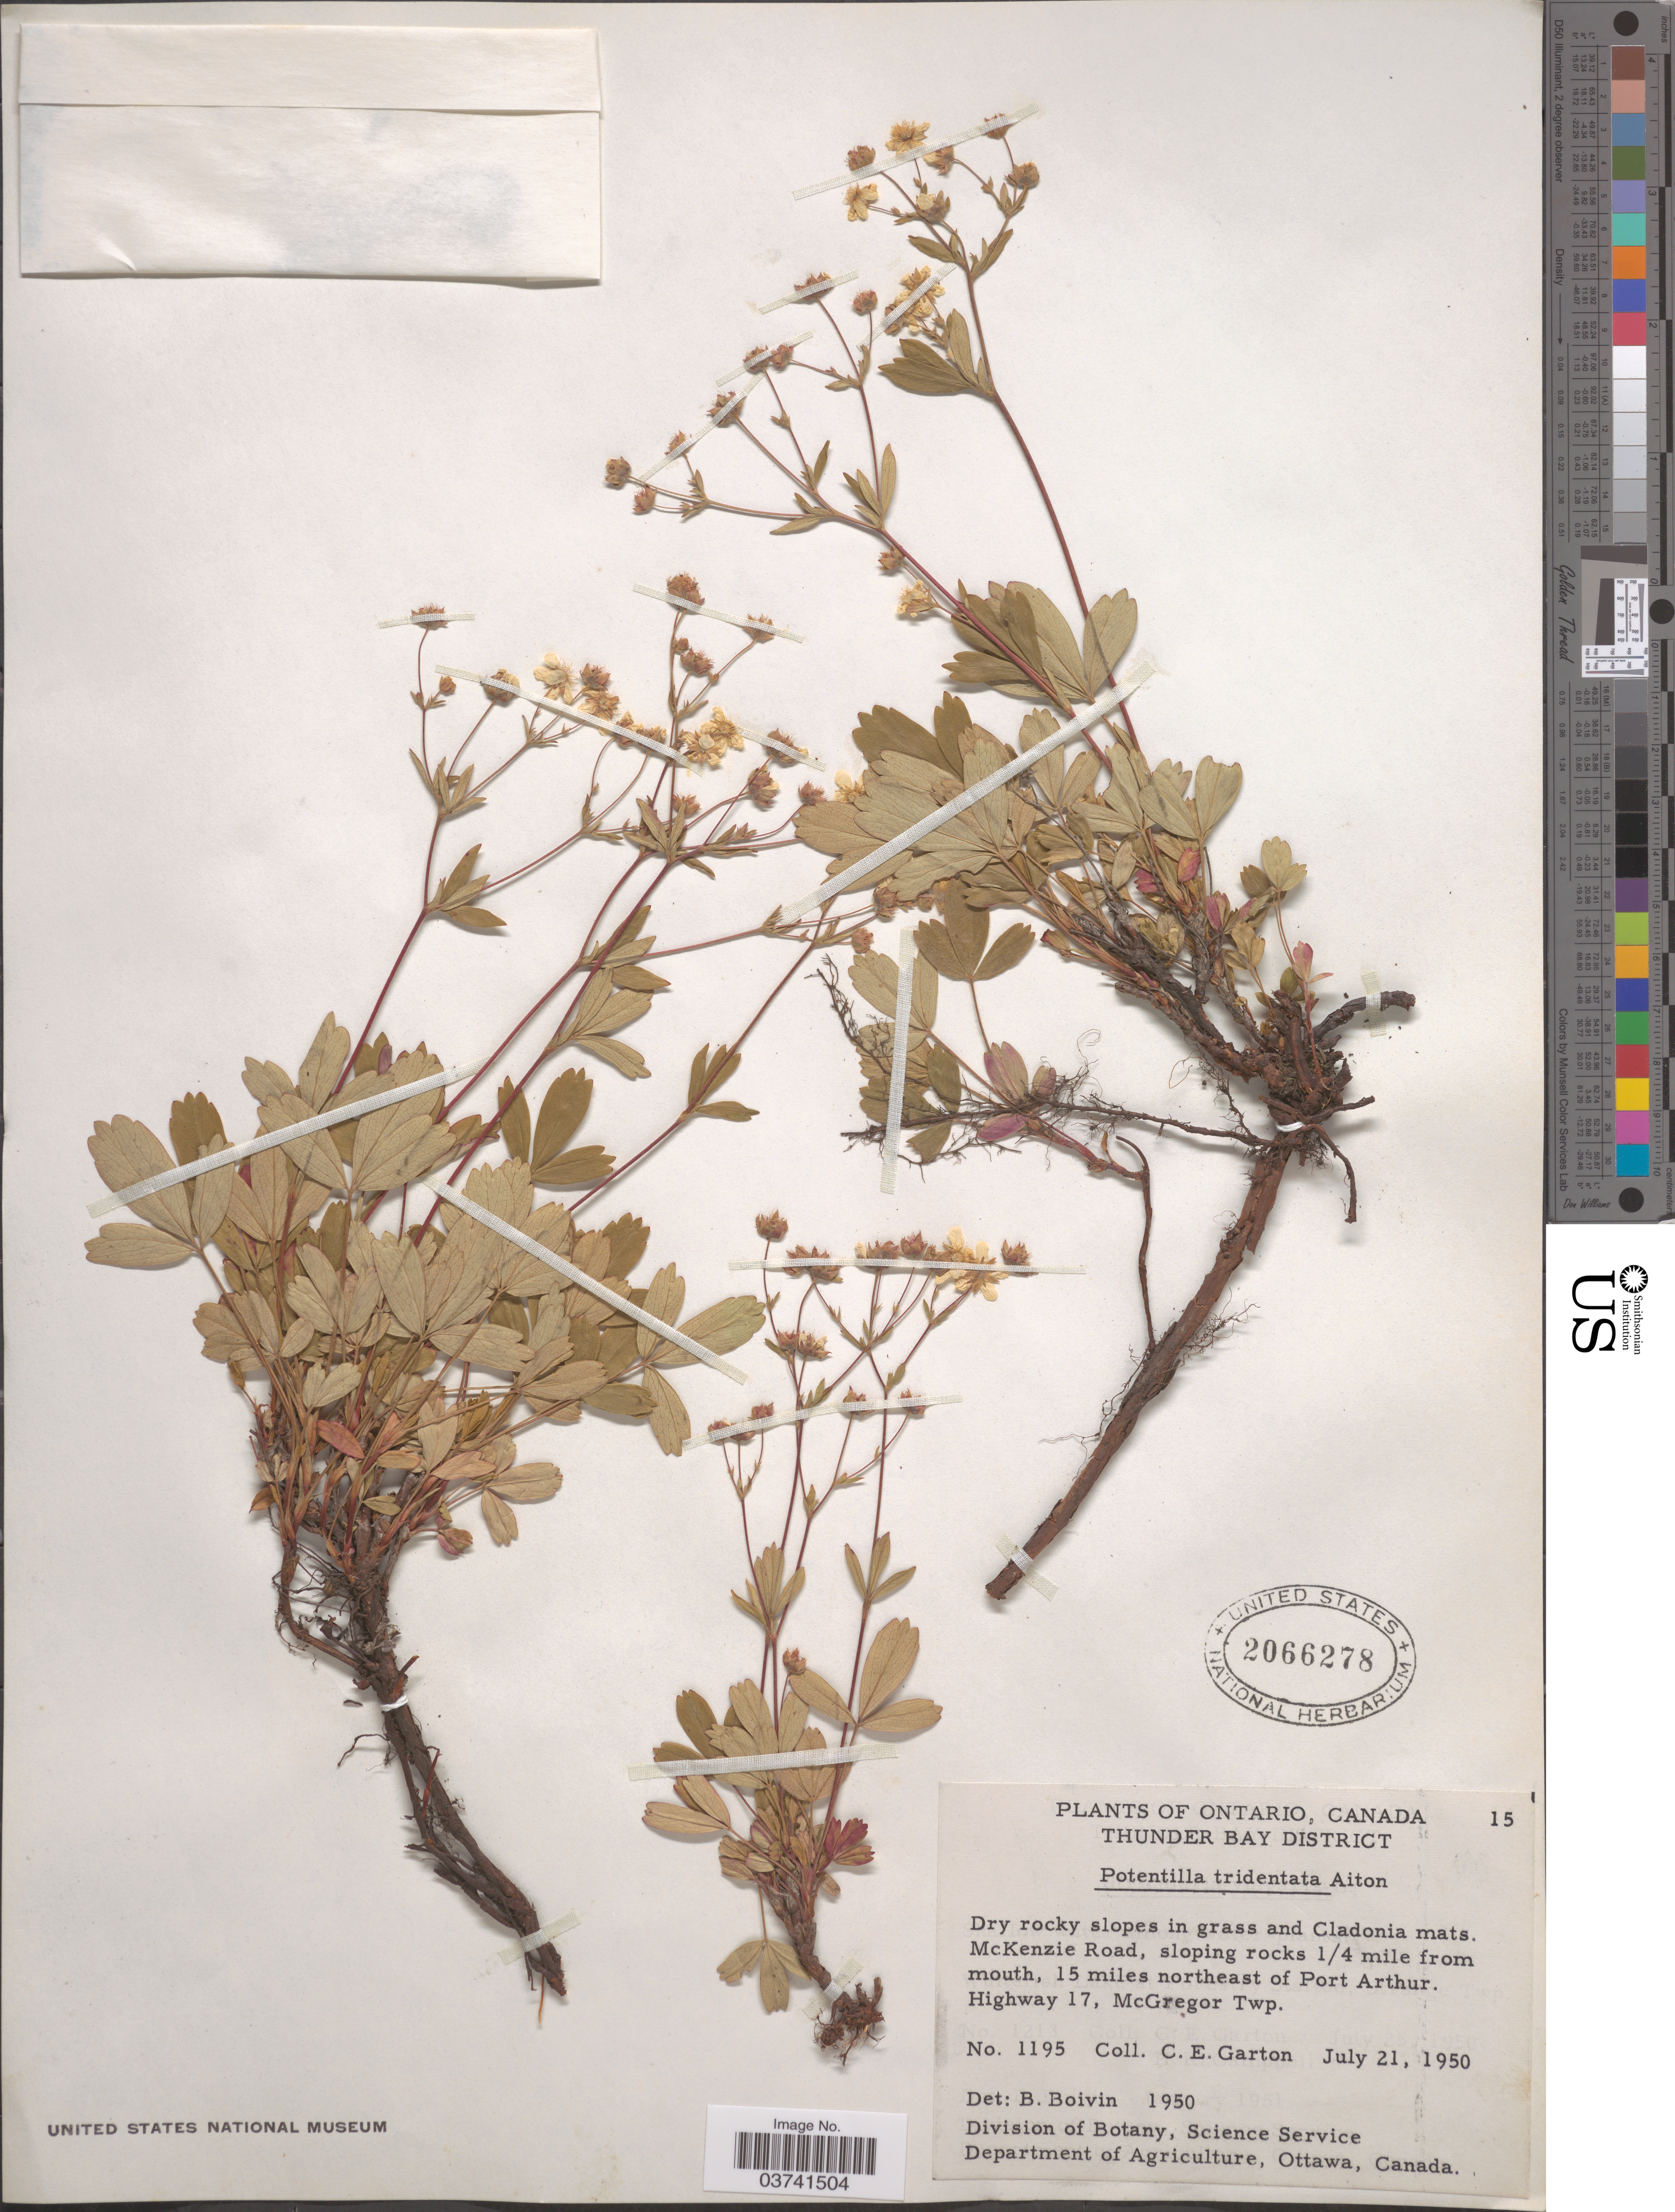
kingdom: Plantae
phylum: Tracheophyta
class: Magnoliopsida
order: Rosales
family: Rosaceae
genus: Potentilla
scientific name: Potentilla tridentata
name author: Aiton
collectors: C. E. Garton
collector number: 1195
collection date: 1950-07-21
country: Canada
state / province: Ontario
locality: Thunder Bay District. McKenzie Road, sloping rocks 1/4 mile from mouth, 15 miles northeast of Port Arthur. Highway 17, McGregor Twp.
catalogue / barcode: US 2066278